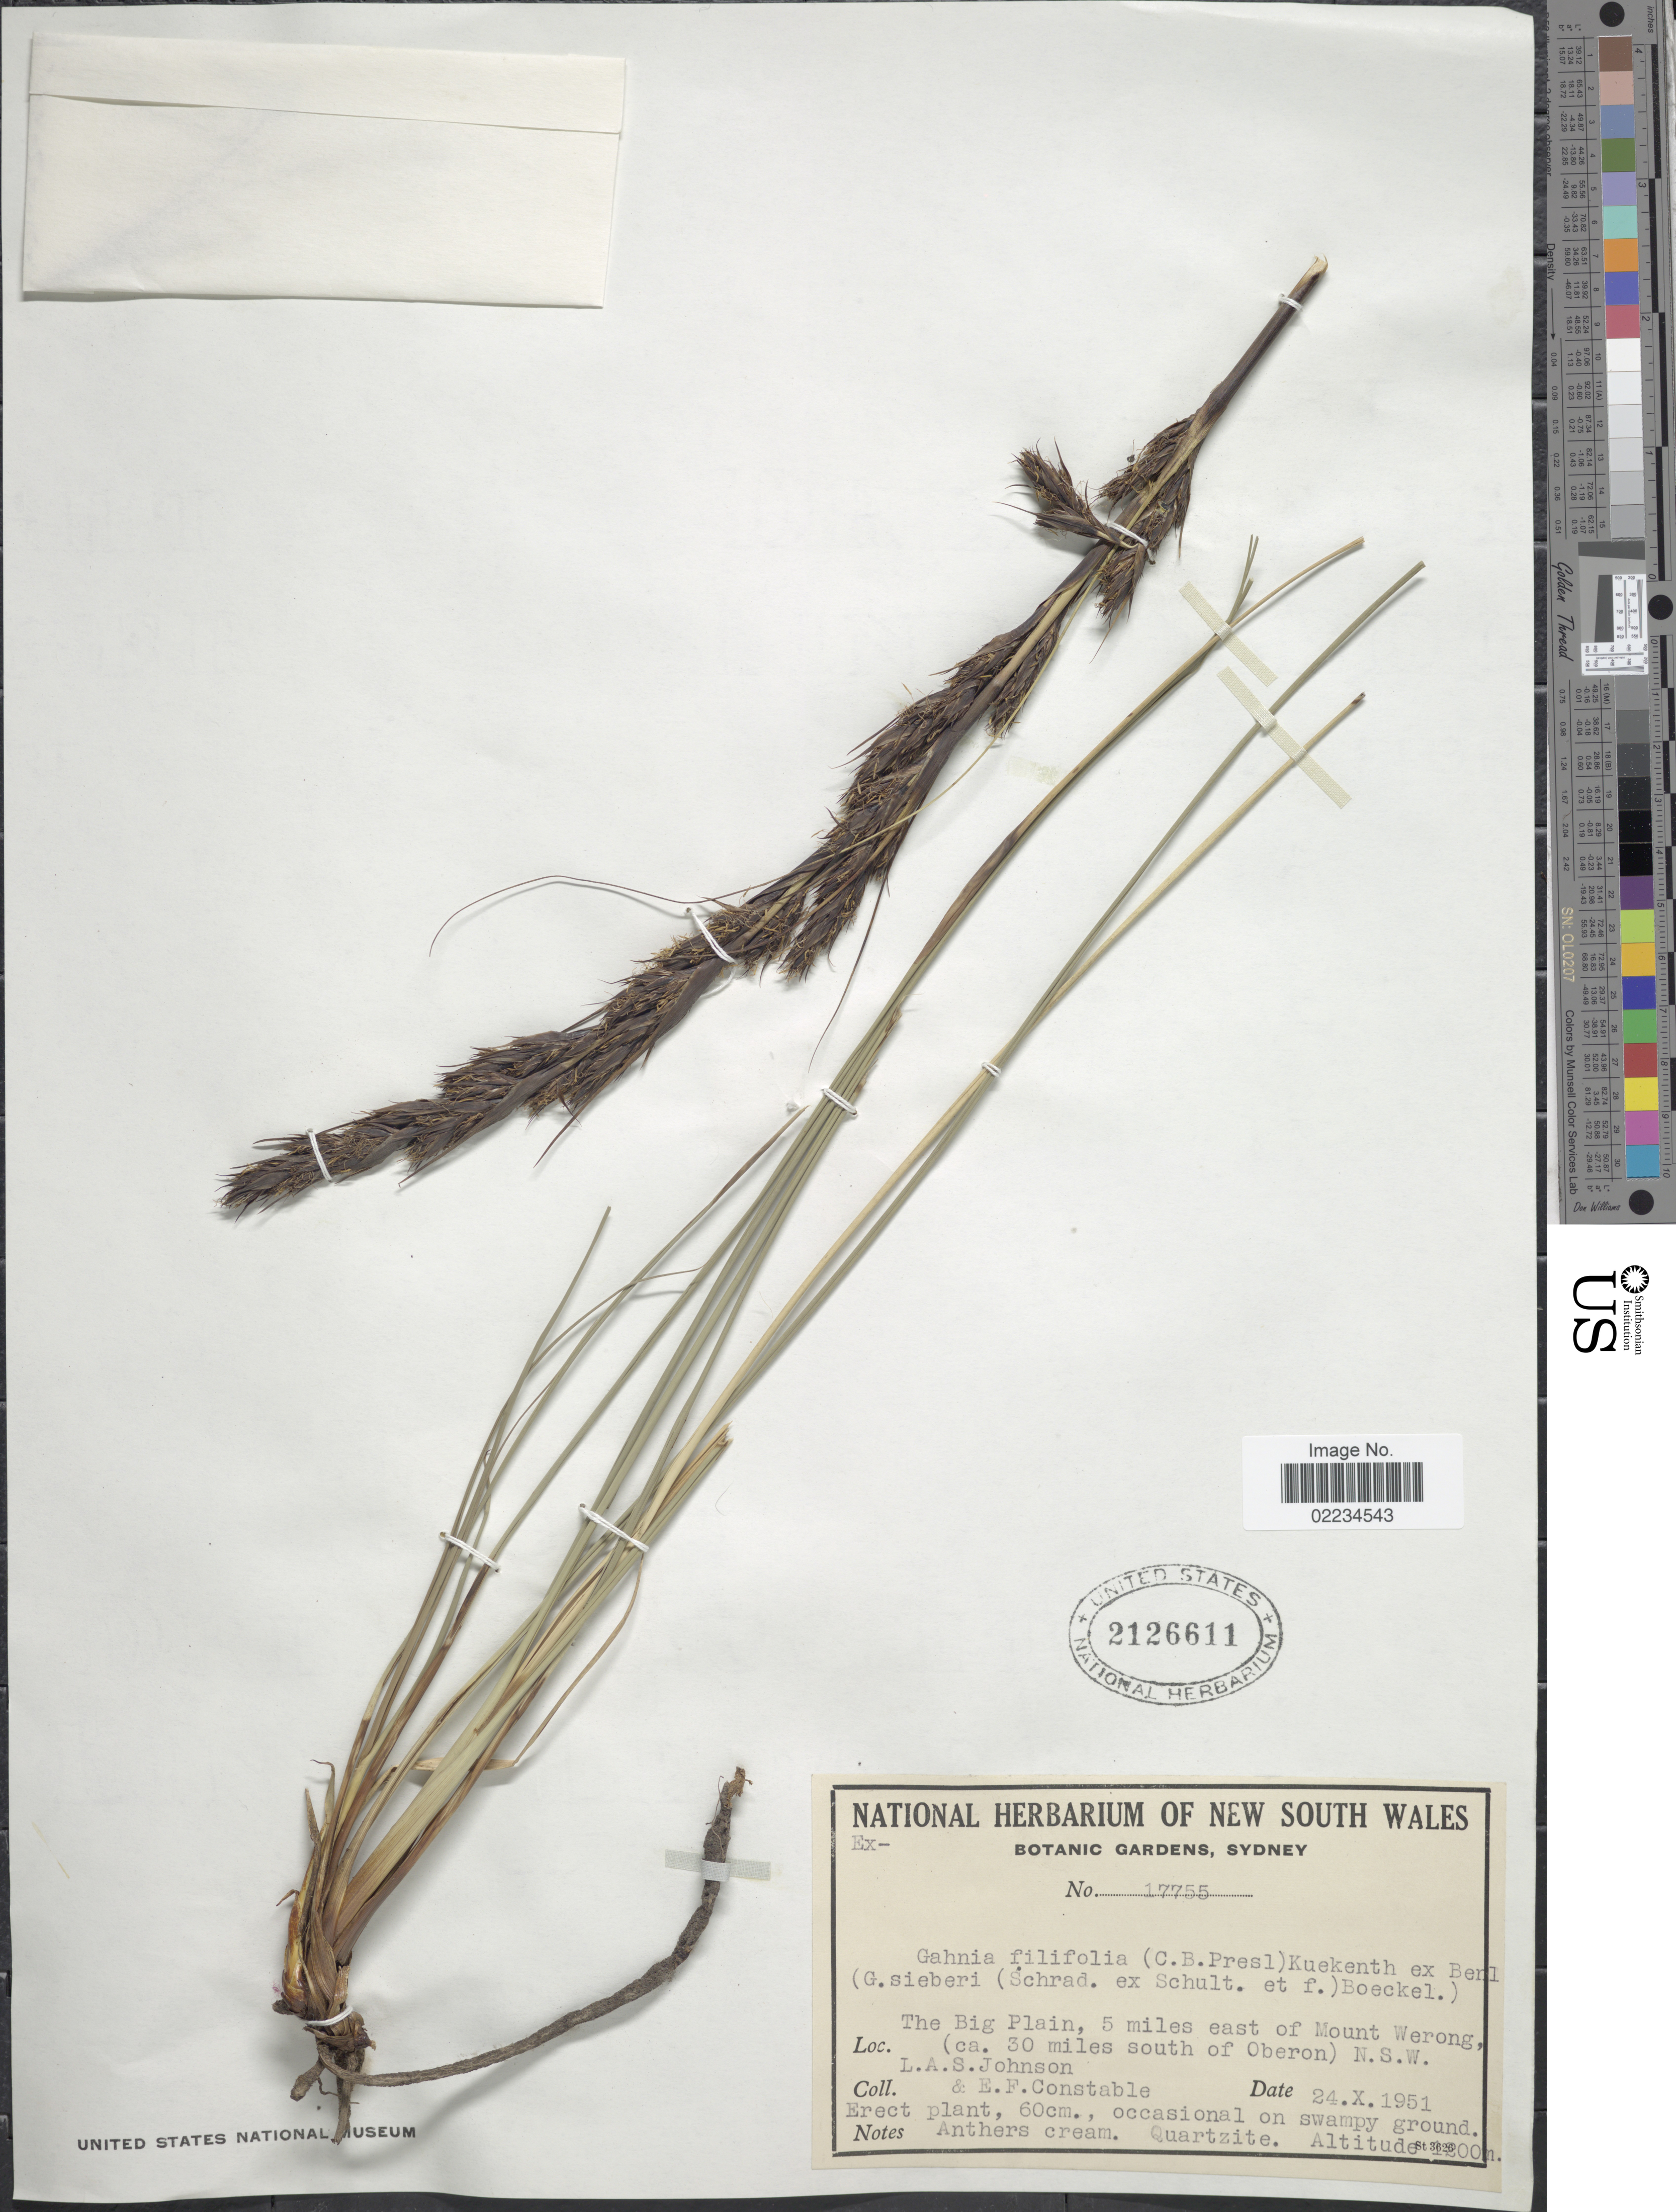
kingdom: Plantae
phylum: Tracheophyta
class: Liliopsida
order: Poales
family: Cyperaceae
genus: Gahnia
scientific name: Gahnia filifolia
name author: (C. Presl) Kük. ex Benl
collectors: L. A. S. Johnson & E. F. Constable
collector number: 17755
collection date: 1951-10-24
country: Australia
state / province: New South Wales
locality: The Big Plain, 5 miles east of Mount Werong, (ca. 30 miles south of Oberdon)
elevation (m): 1200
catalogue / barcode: US 2126611